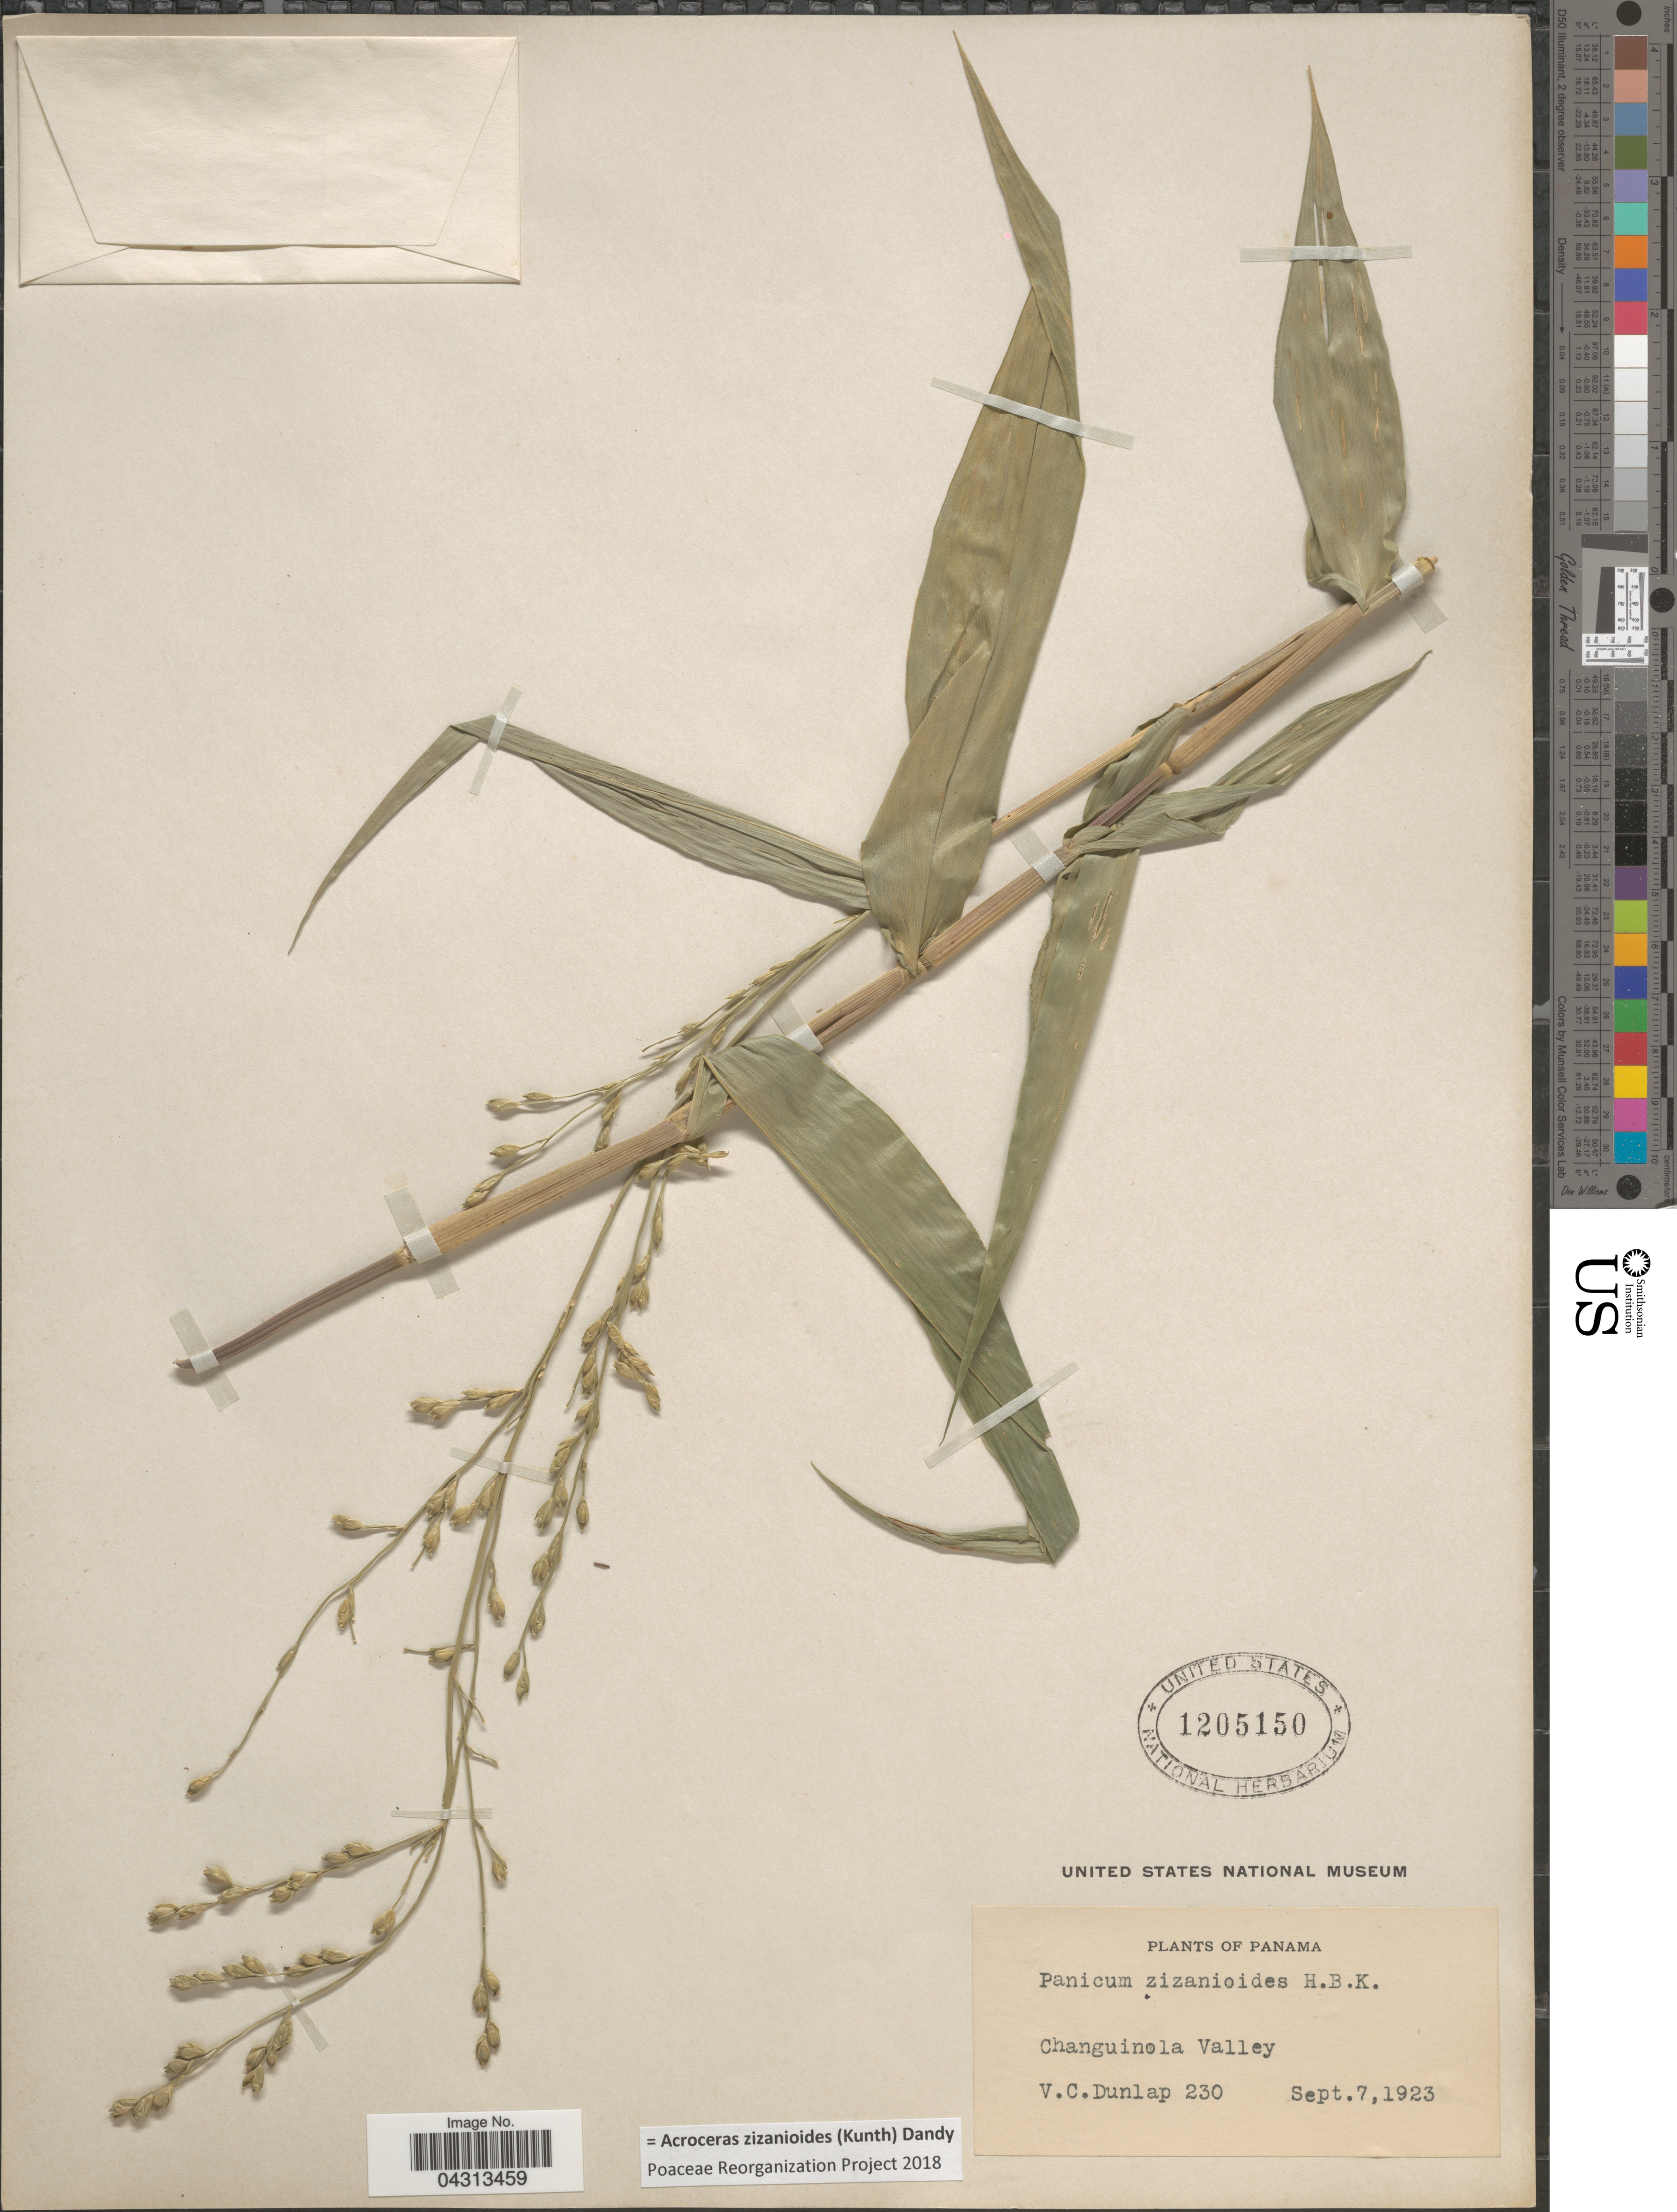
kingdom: Plantae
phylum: Tracheophyta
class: Liliopsida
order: Poales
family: Poaceae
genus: Acroceras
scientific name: Acroceras zizanioides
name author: (Kunth) Dandy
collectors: V. C. Dunlap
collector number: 230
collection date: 1923-09-07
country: Panama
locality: Changuinola Valley.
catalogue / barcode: US 1205150